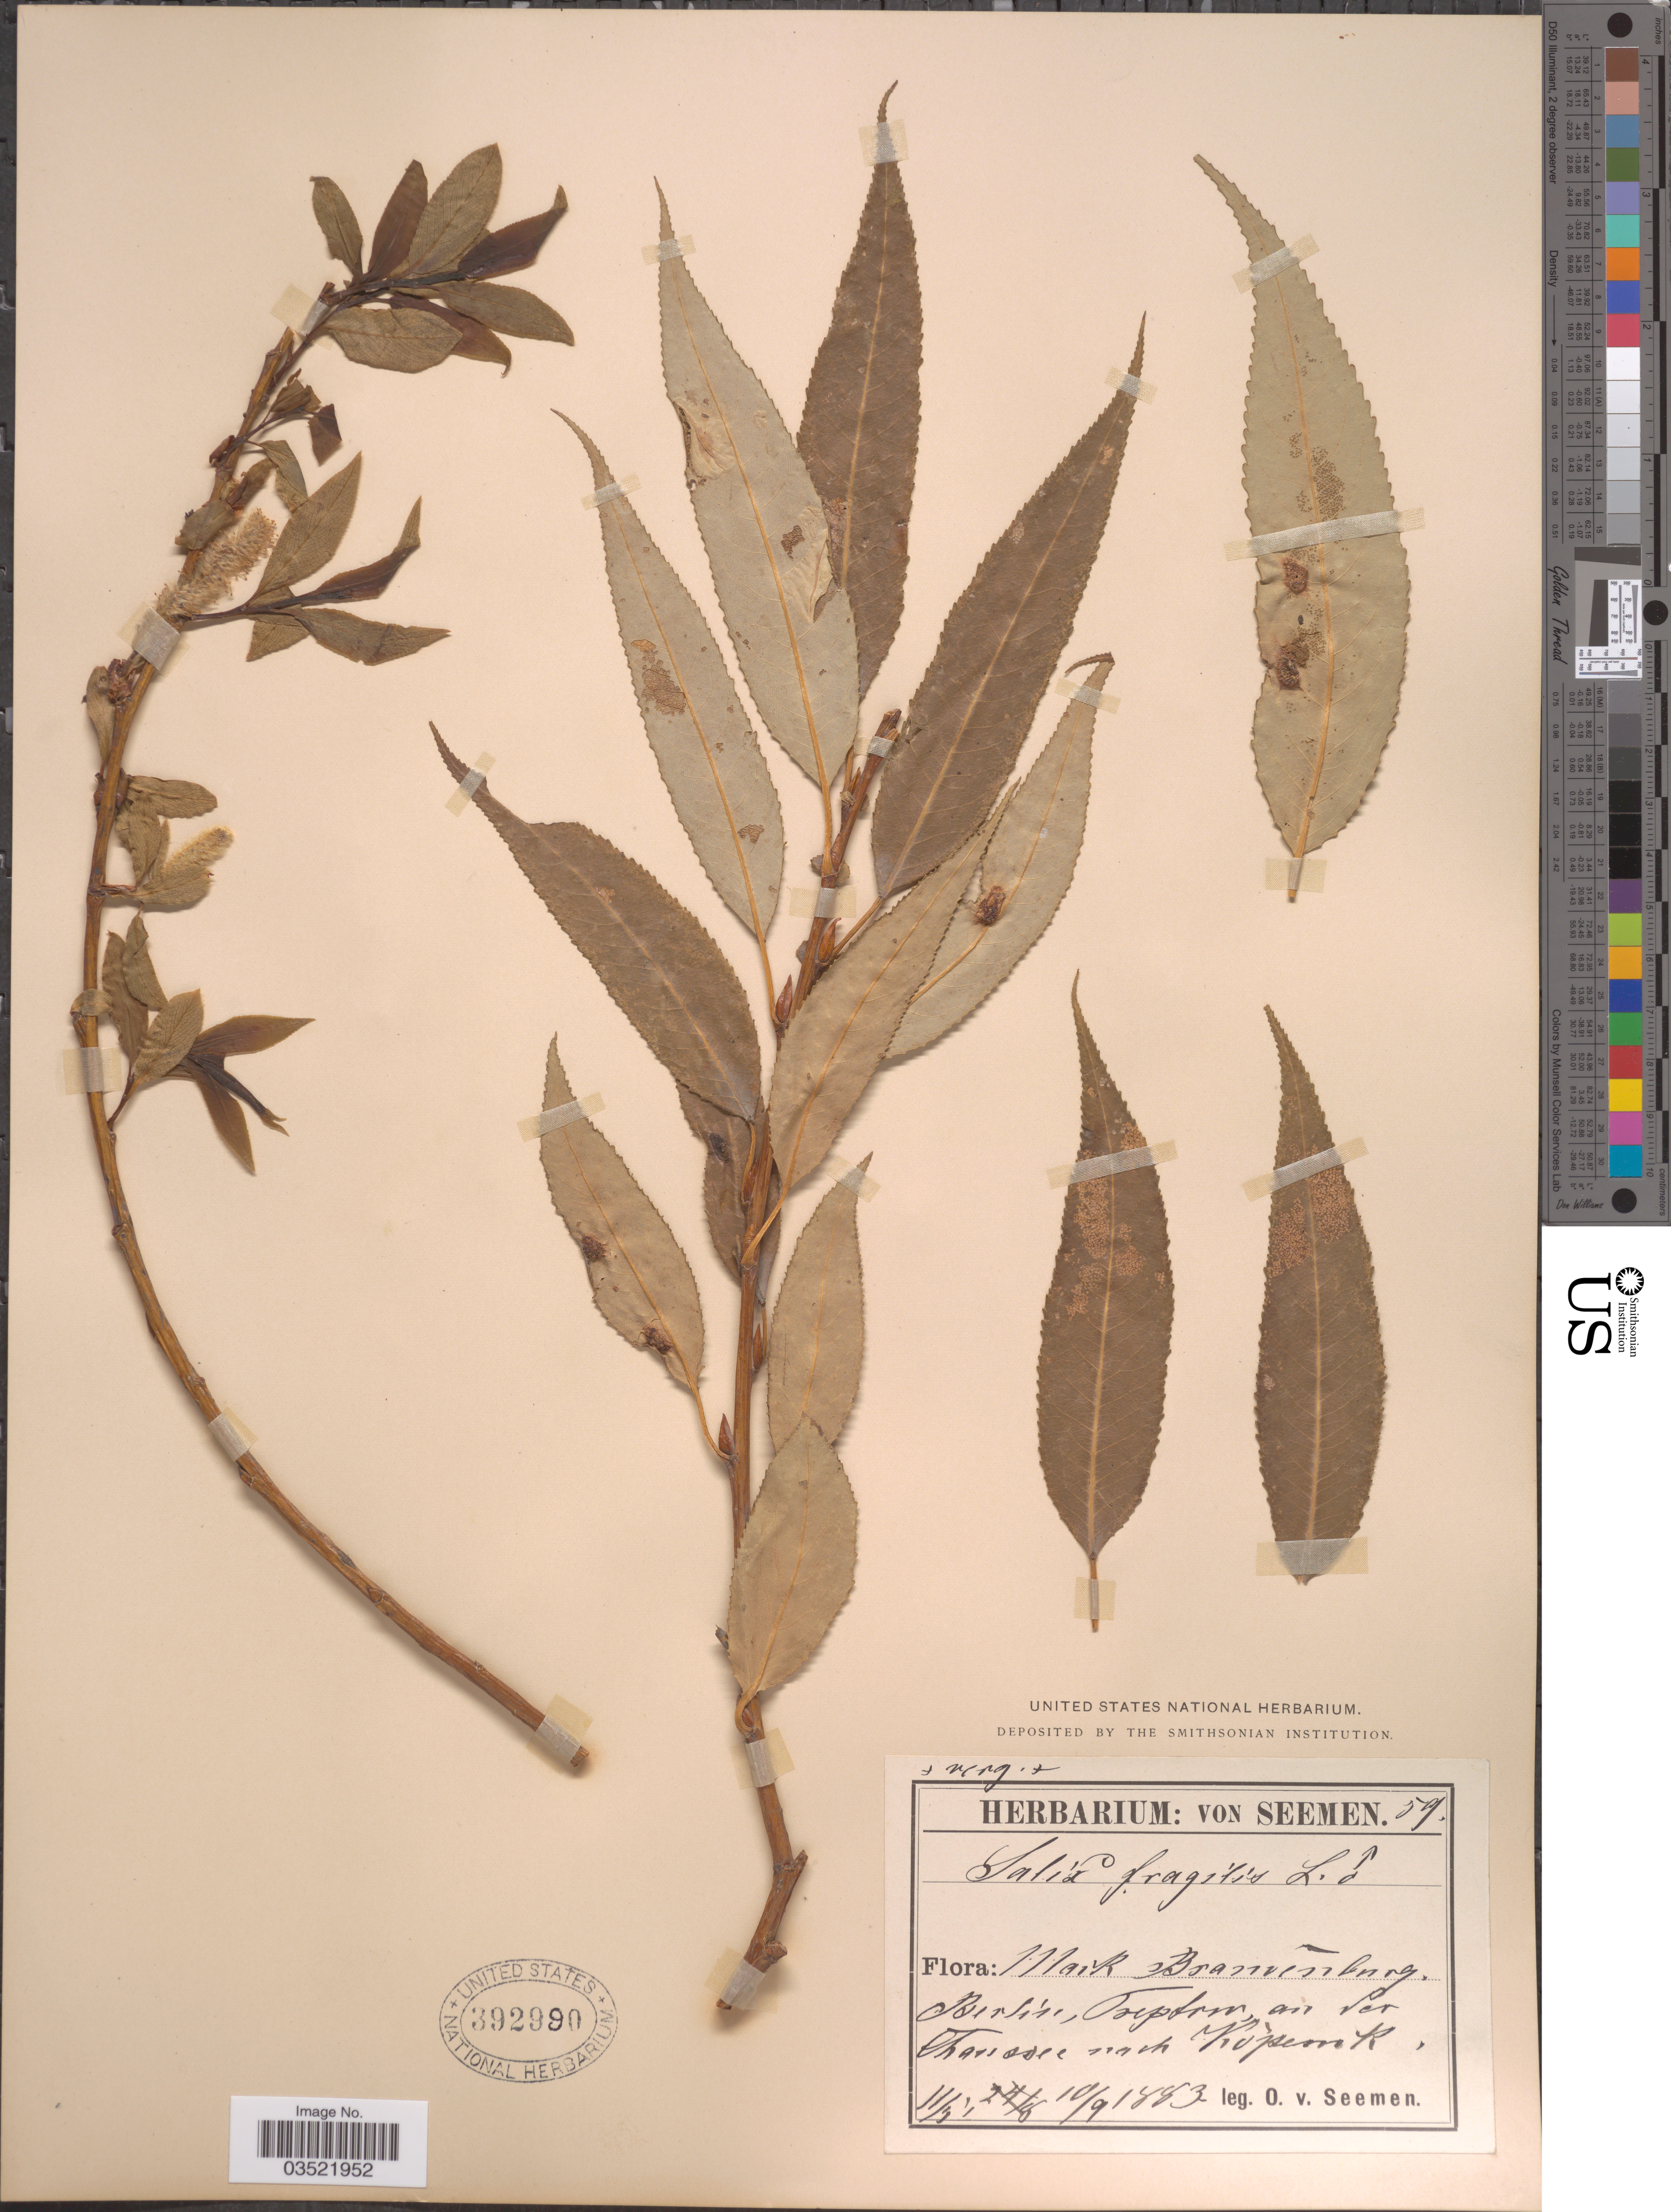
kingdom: Plantae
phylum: Tracheophyta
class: Magnoliopsida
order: Malpighiales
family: Salicaceae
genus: Salix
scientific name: Salix fragilis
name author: L.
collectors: K. O. von Seemen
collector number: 59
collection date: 1883-05-11/1883-09-10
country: Germany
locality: Mark Brandenburg Berlin, Treptow an der Chaussee nach Kopenik.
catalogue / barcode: US 392990